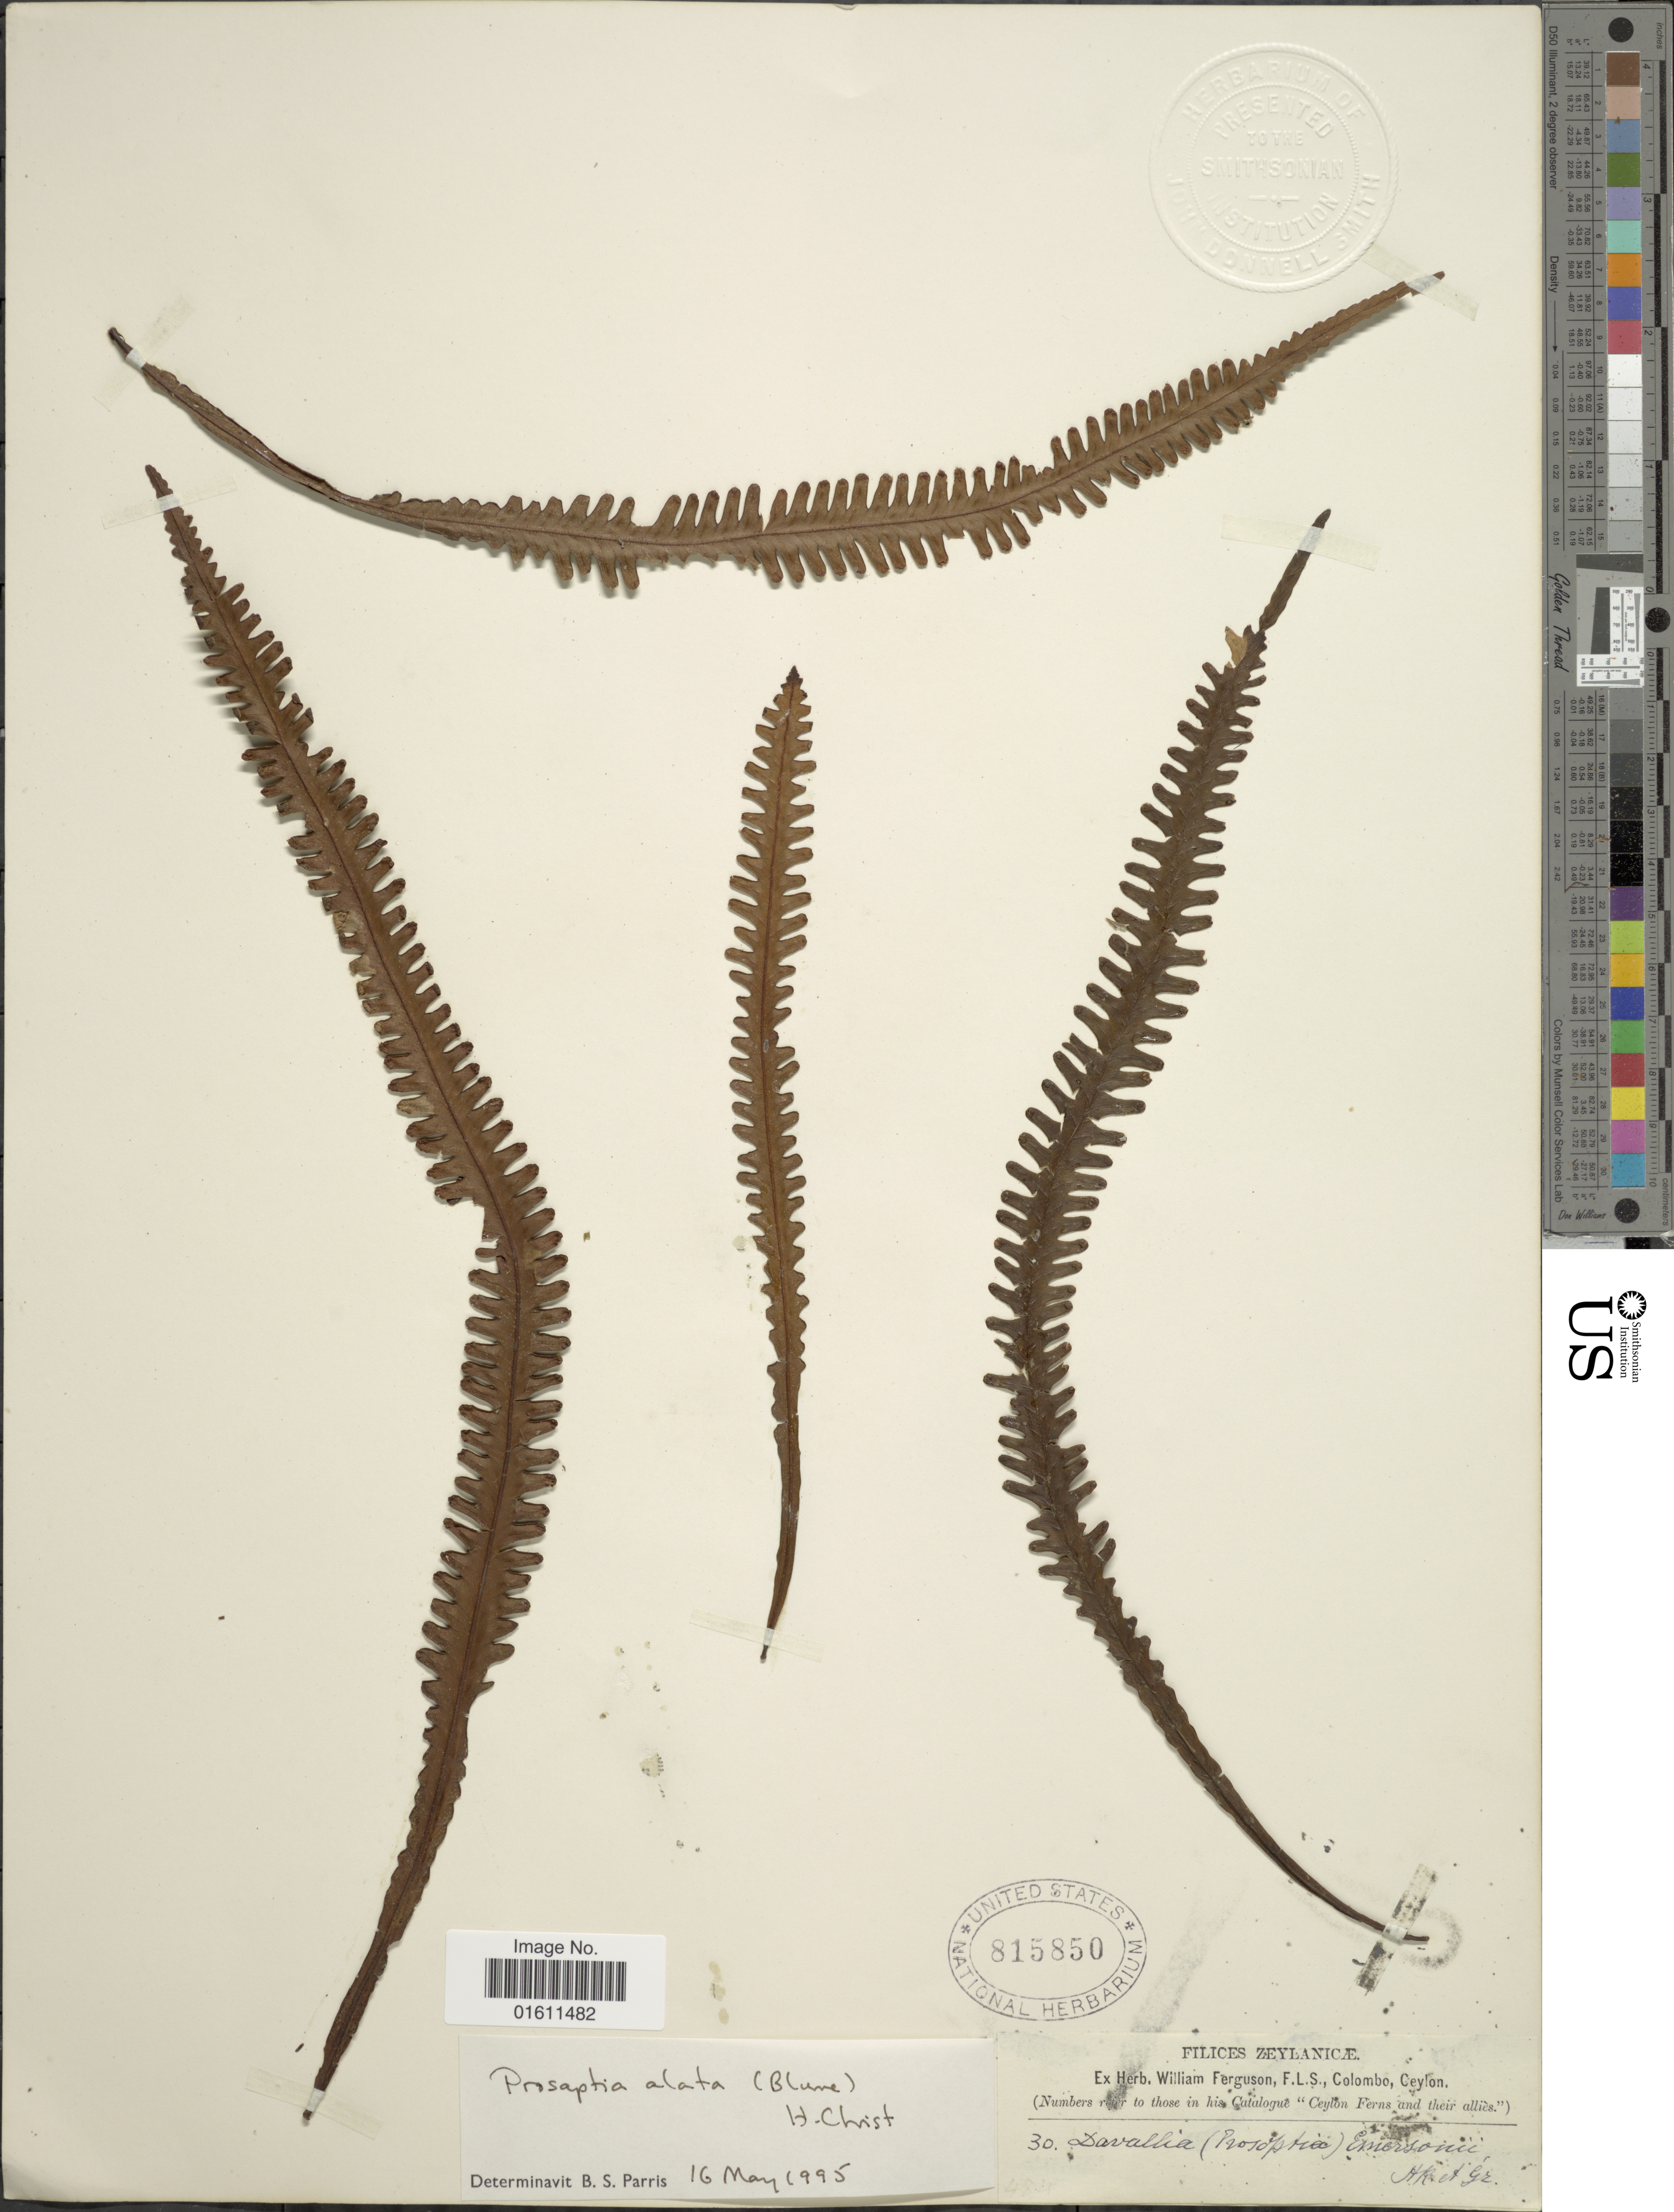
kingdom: Plantae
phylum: Tracheophyta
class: Polypodiopsida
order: Polypodiales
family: Polypodiaceae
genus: Prosaptia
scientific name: Prosaptia alata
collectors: ex herb. W. Ferguson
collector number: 30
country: Sri Lanka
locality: Filices Zeylanicæ, Ceylon.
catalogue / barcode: US 815850